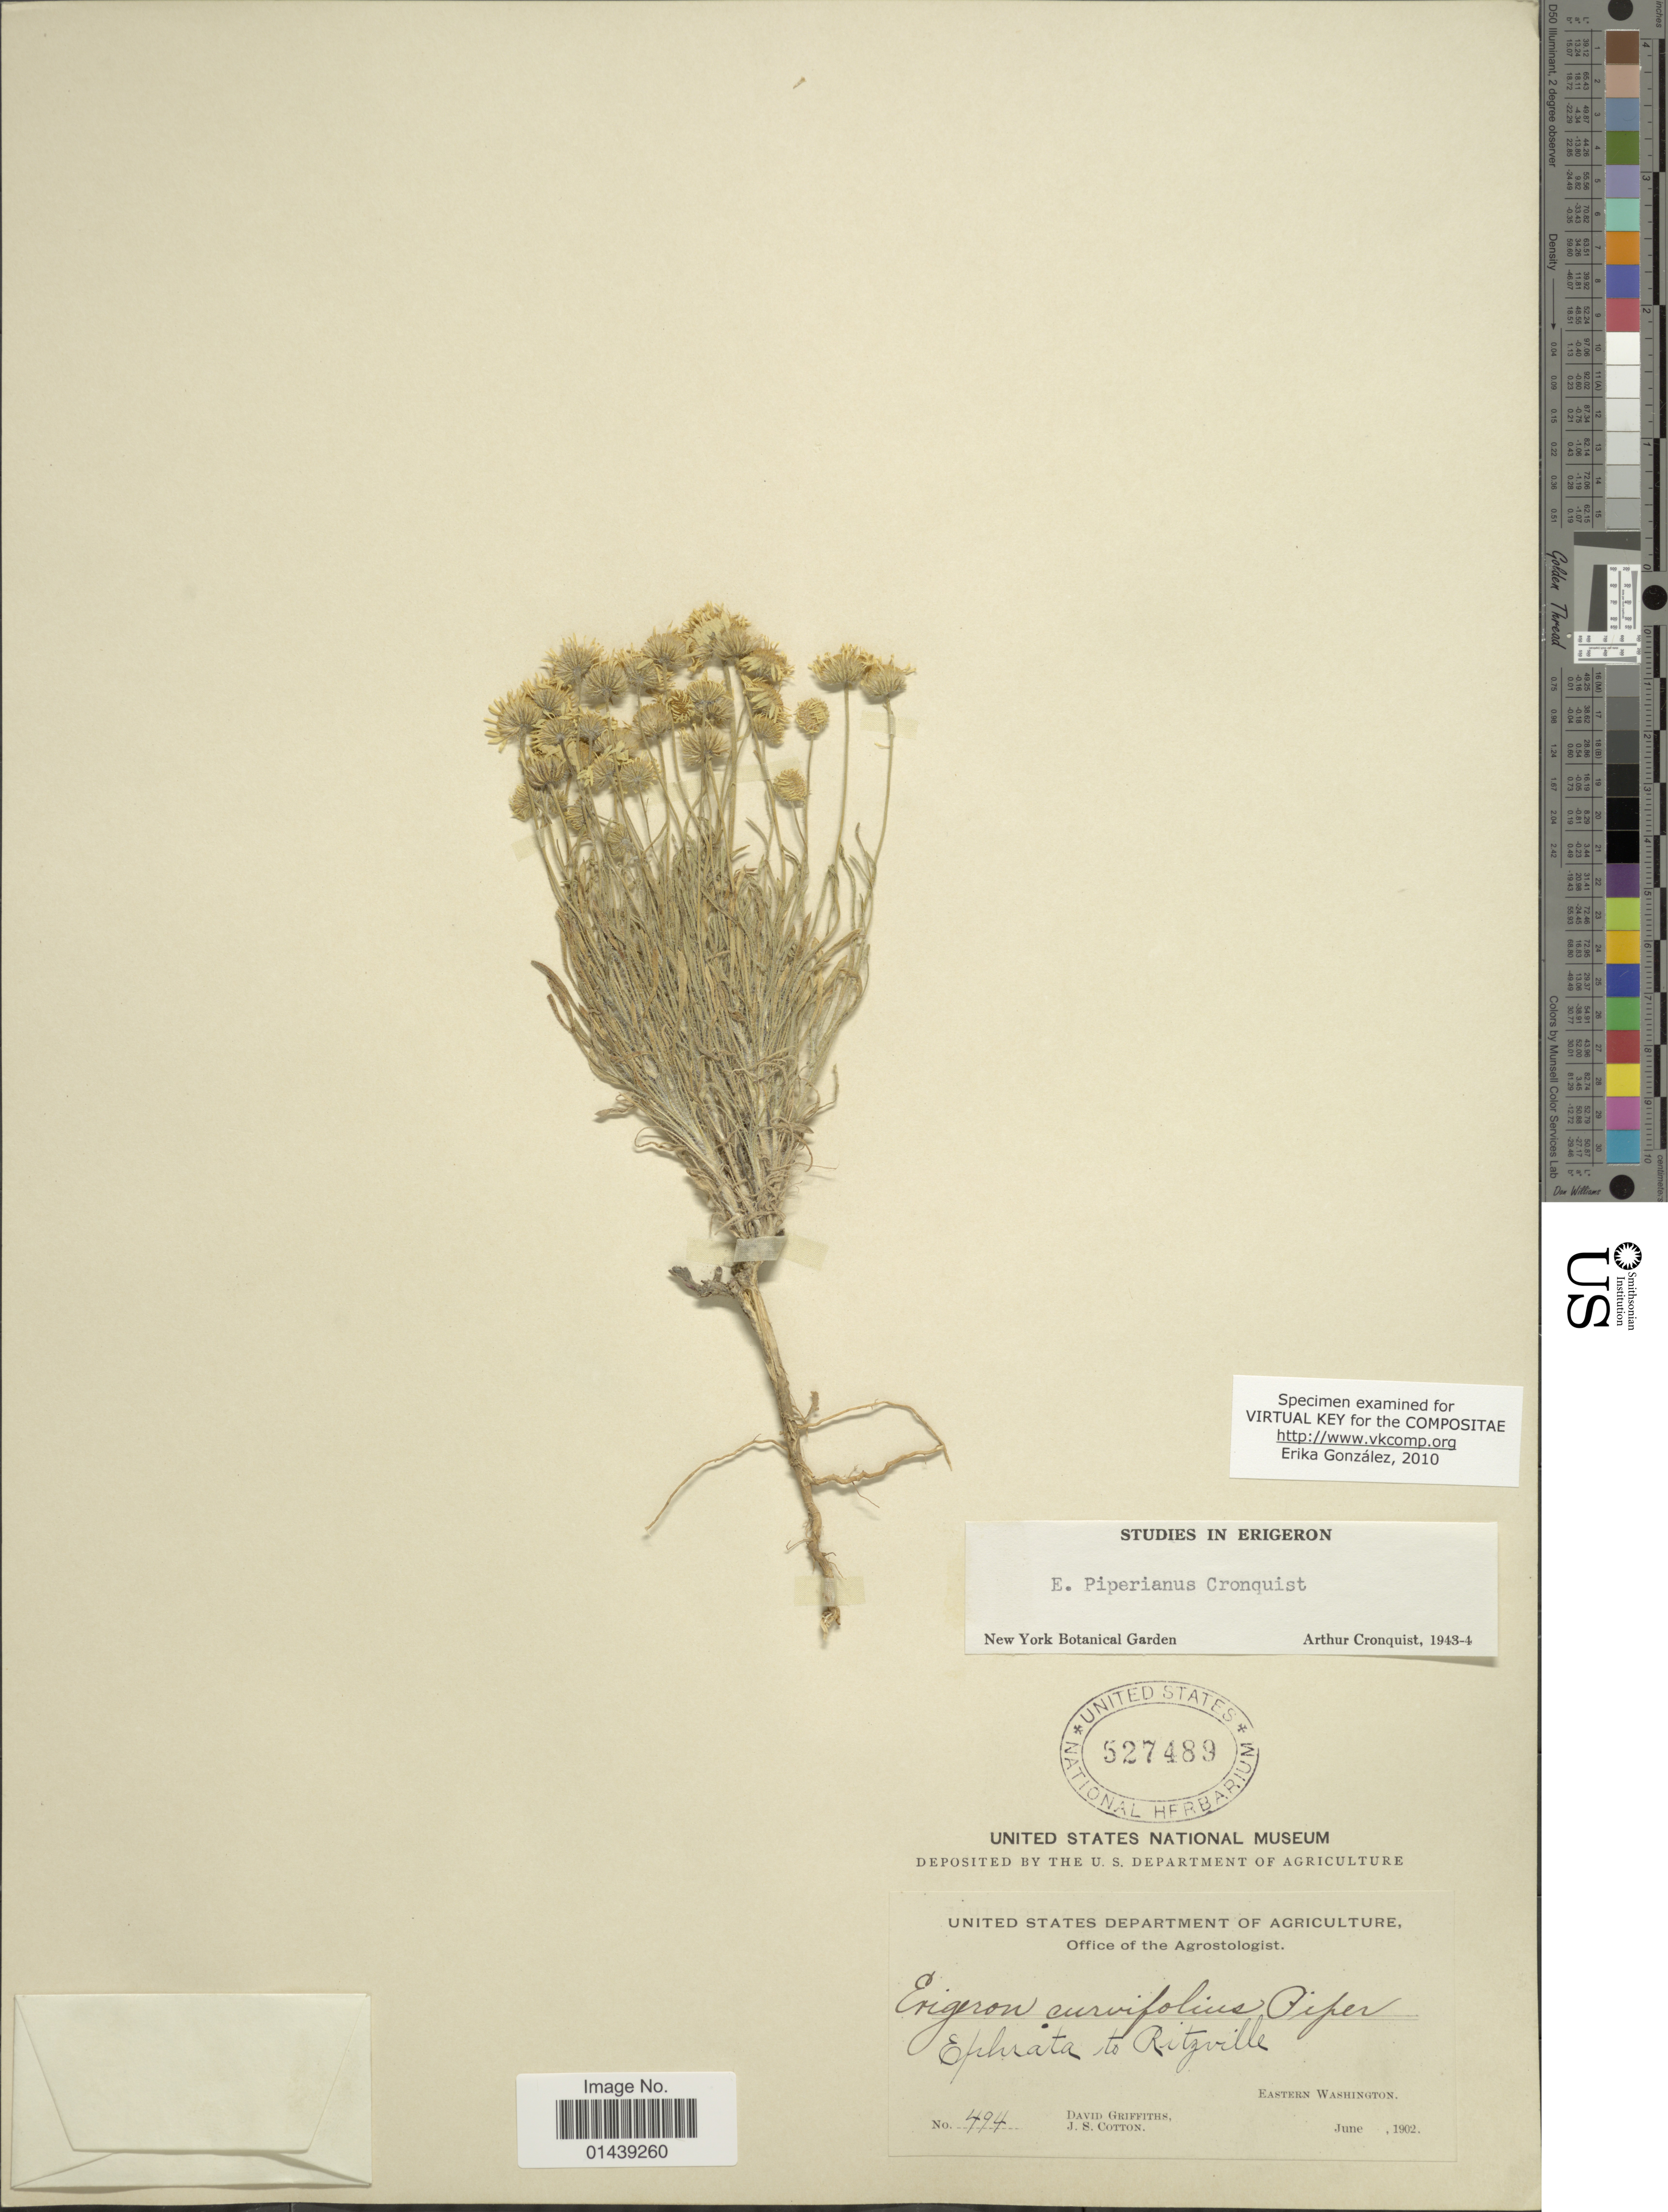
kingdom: Plantae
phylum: Tracheophyta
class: Magnoliopsida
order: Asterales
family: Asteraceae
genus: Erigeron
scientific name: Erigeron piperianus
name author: Cronq.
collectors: D. Griffiths & J. S. Cotton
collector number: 494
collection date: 1902-06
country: United States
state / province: Washington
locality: Ritzville. Eastern Washington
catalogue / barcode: US 527489